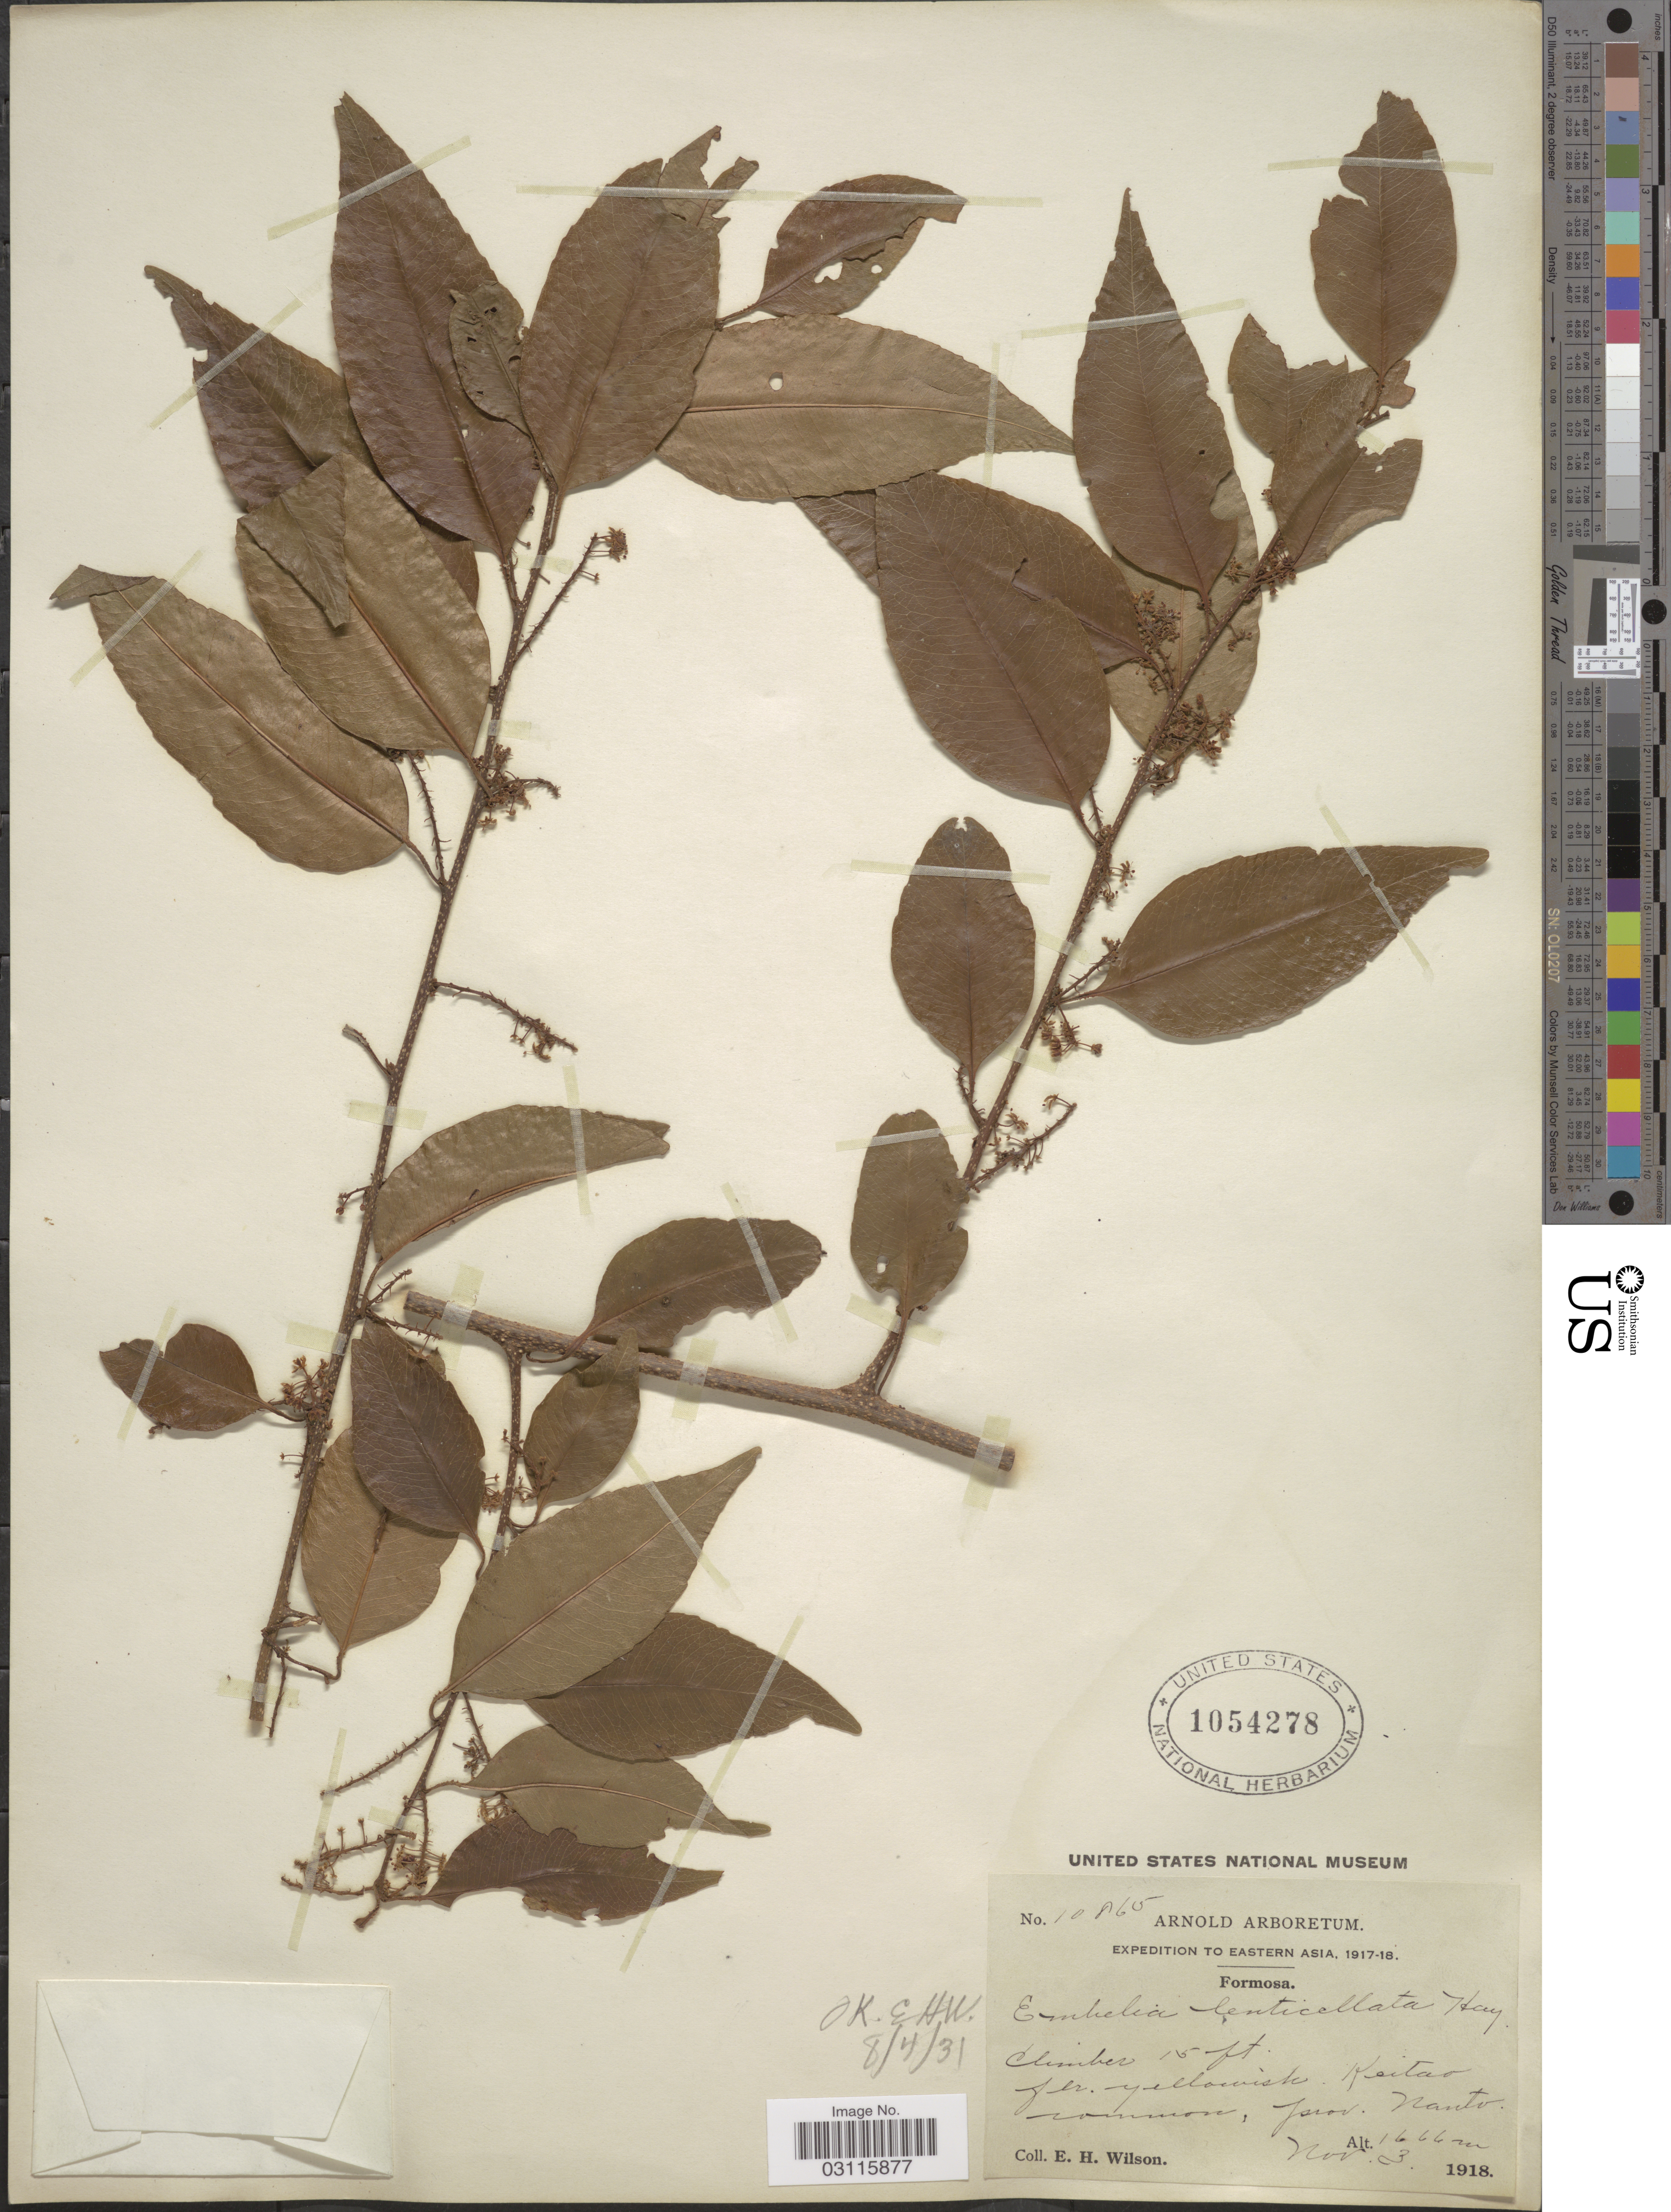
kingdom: Plantae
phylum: Tracheophyta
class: Magnoliopsida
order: Ericales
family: Primulaceae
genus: Embelia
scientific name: Embelia lenticellata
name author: Hayata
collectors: E. Wilson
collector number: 10865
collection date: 1918-11-03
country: Taiwan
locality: Eastern Asia. Formosa. Keitao, prov. Nanto.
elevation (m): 1666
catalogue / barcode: US 1054278